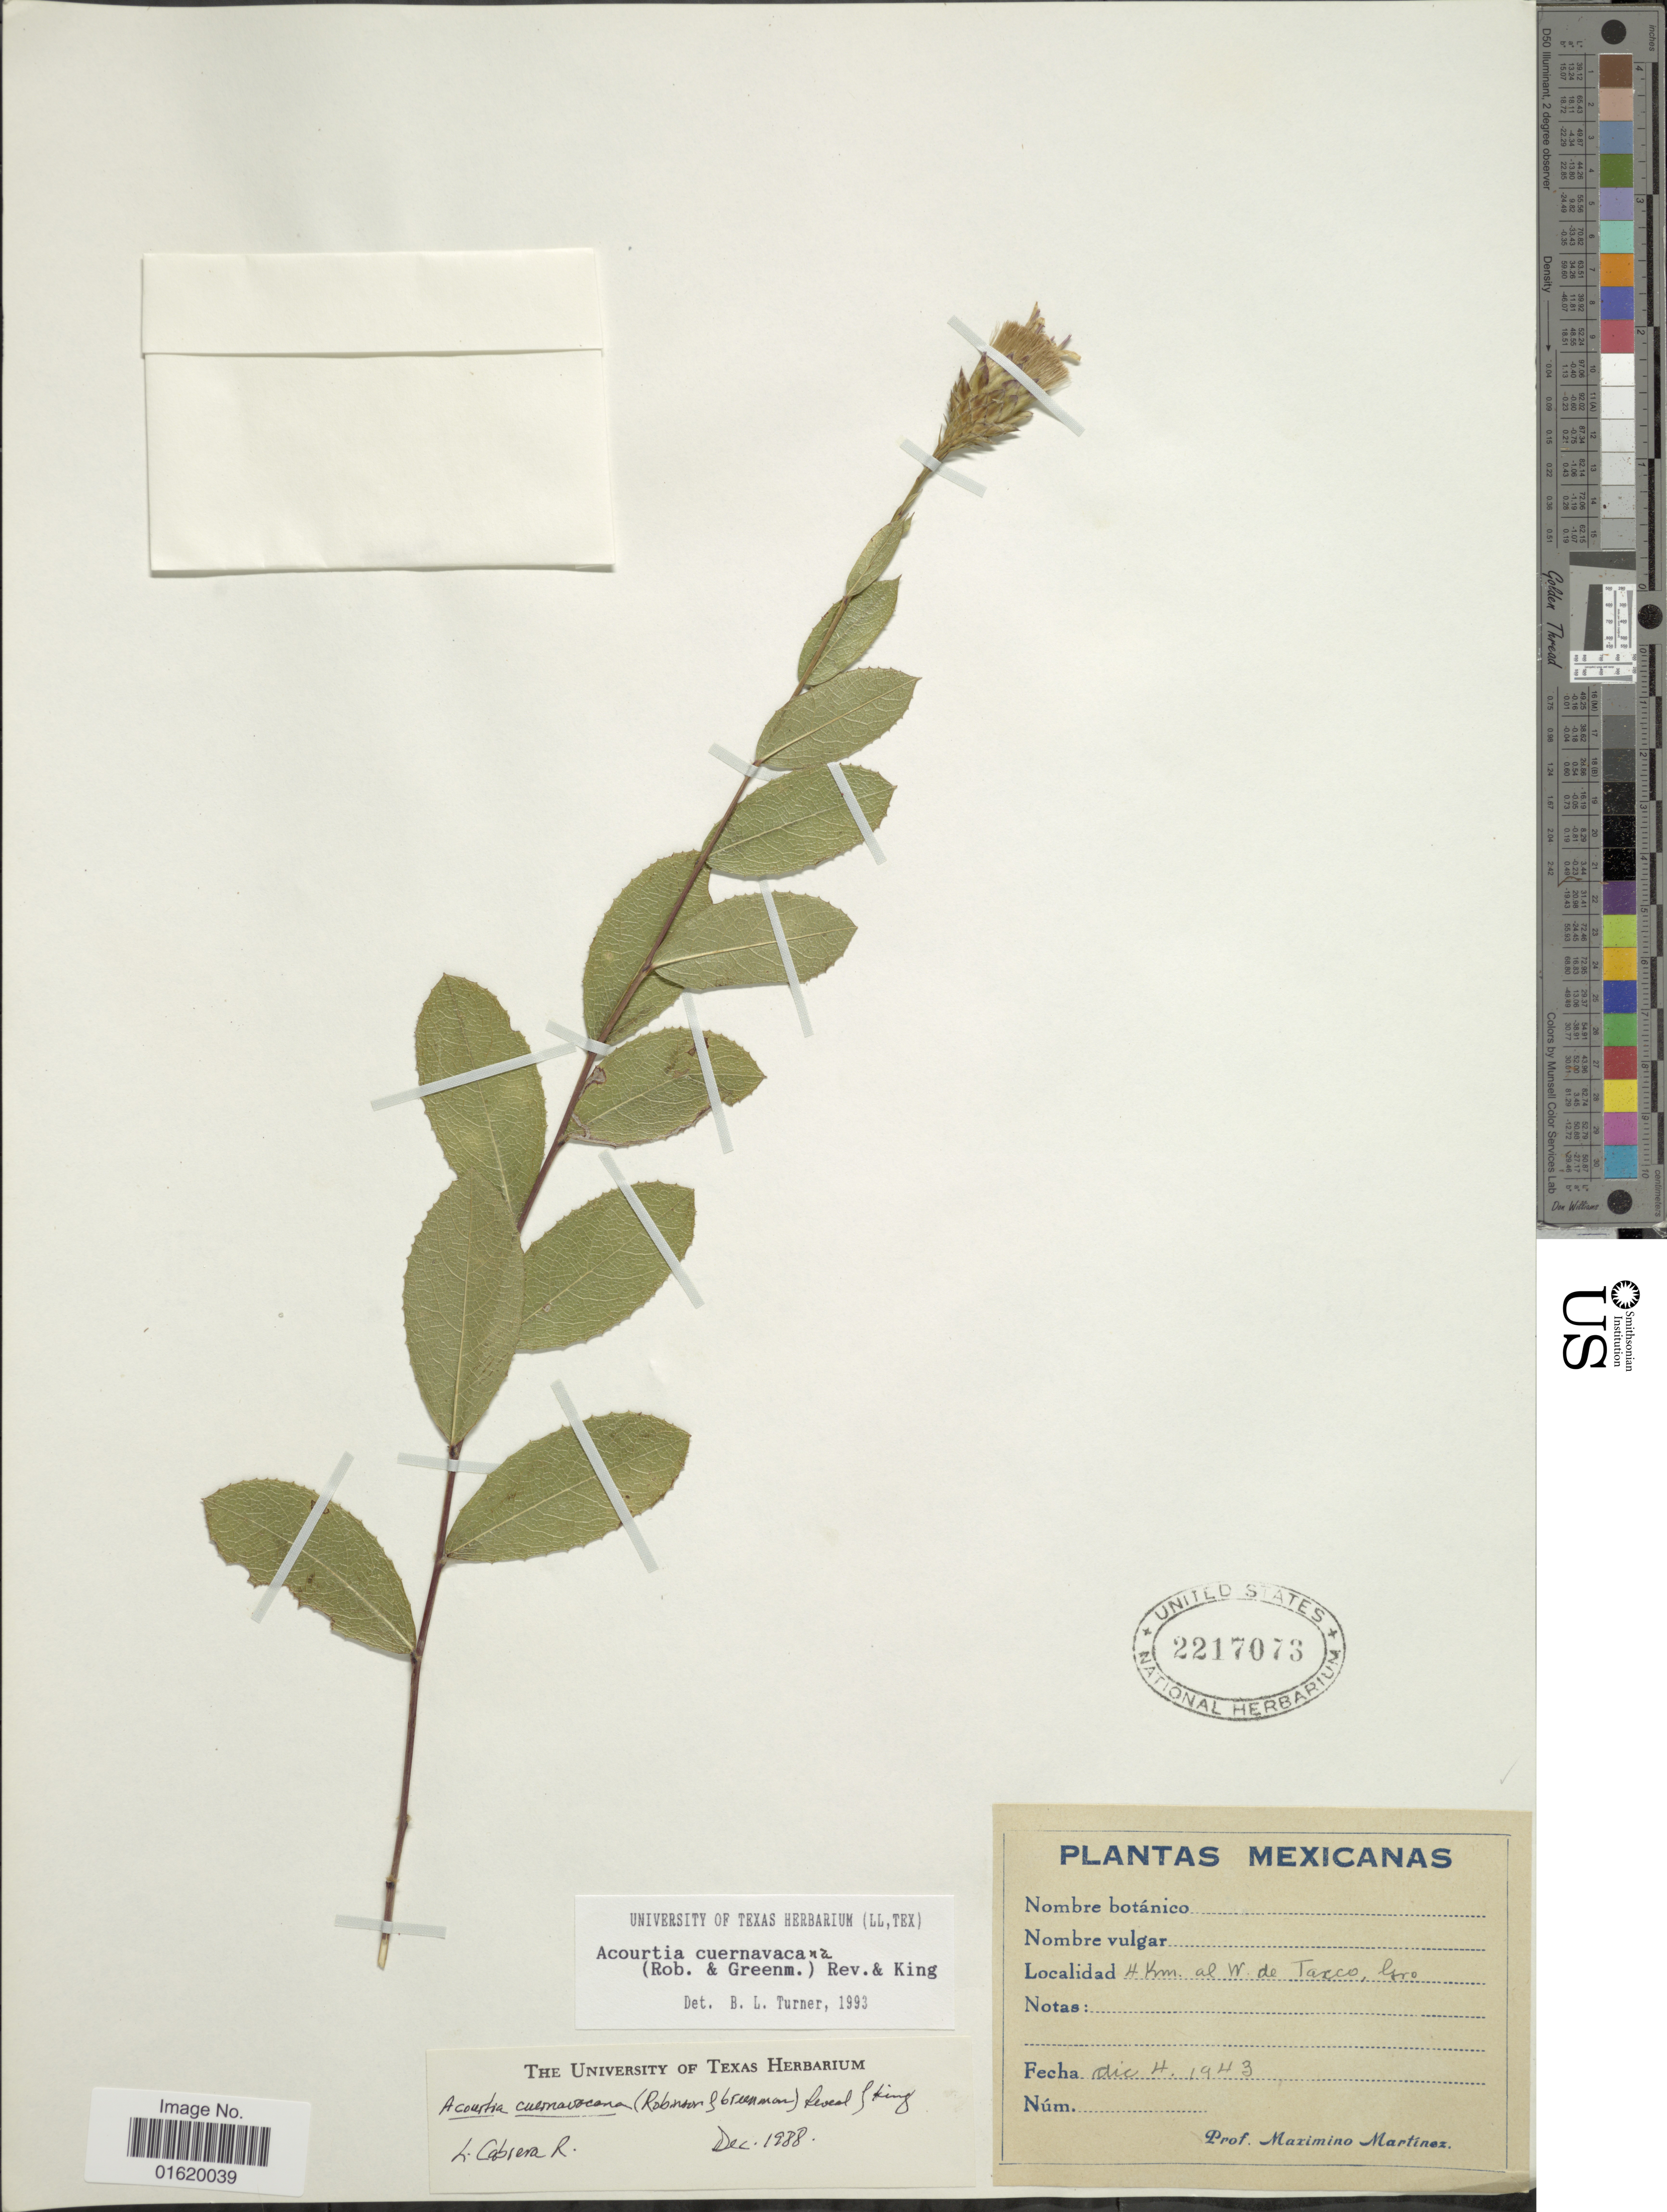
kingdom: Plantae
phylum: Tracheophyta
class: Magnoliopsida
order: Asterales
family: Asteraceae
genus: Acourtia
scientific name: Acourtia cuernavacana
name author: (B.L. Rob. & Greenm.) Reveal & R.M. King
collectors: M. C. Martínez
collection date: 1943-12-04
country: Mexico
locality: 4 km al W. de Taxco, Gro.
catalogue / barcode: US 2217073